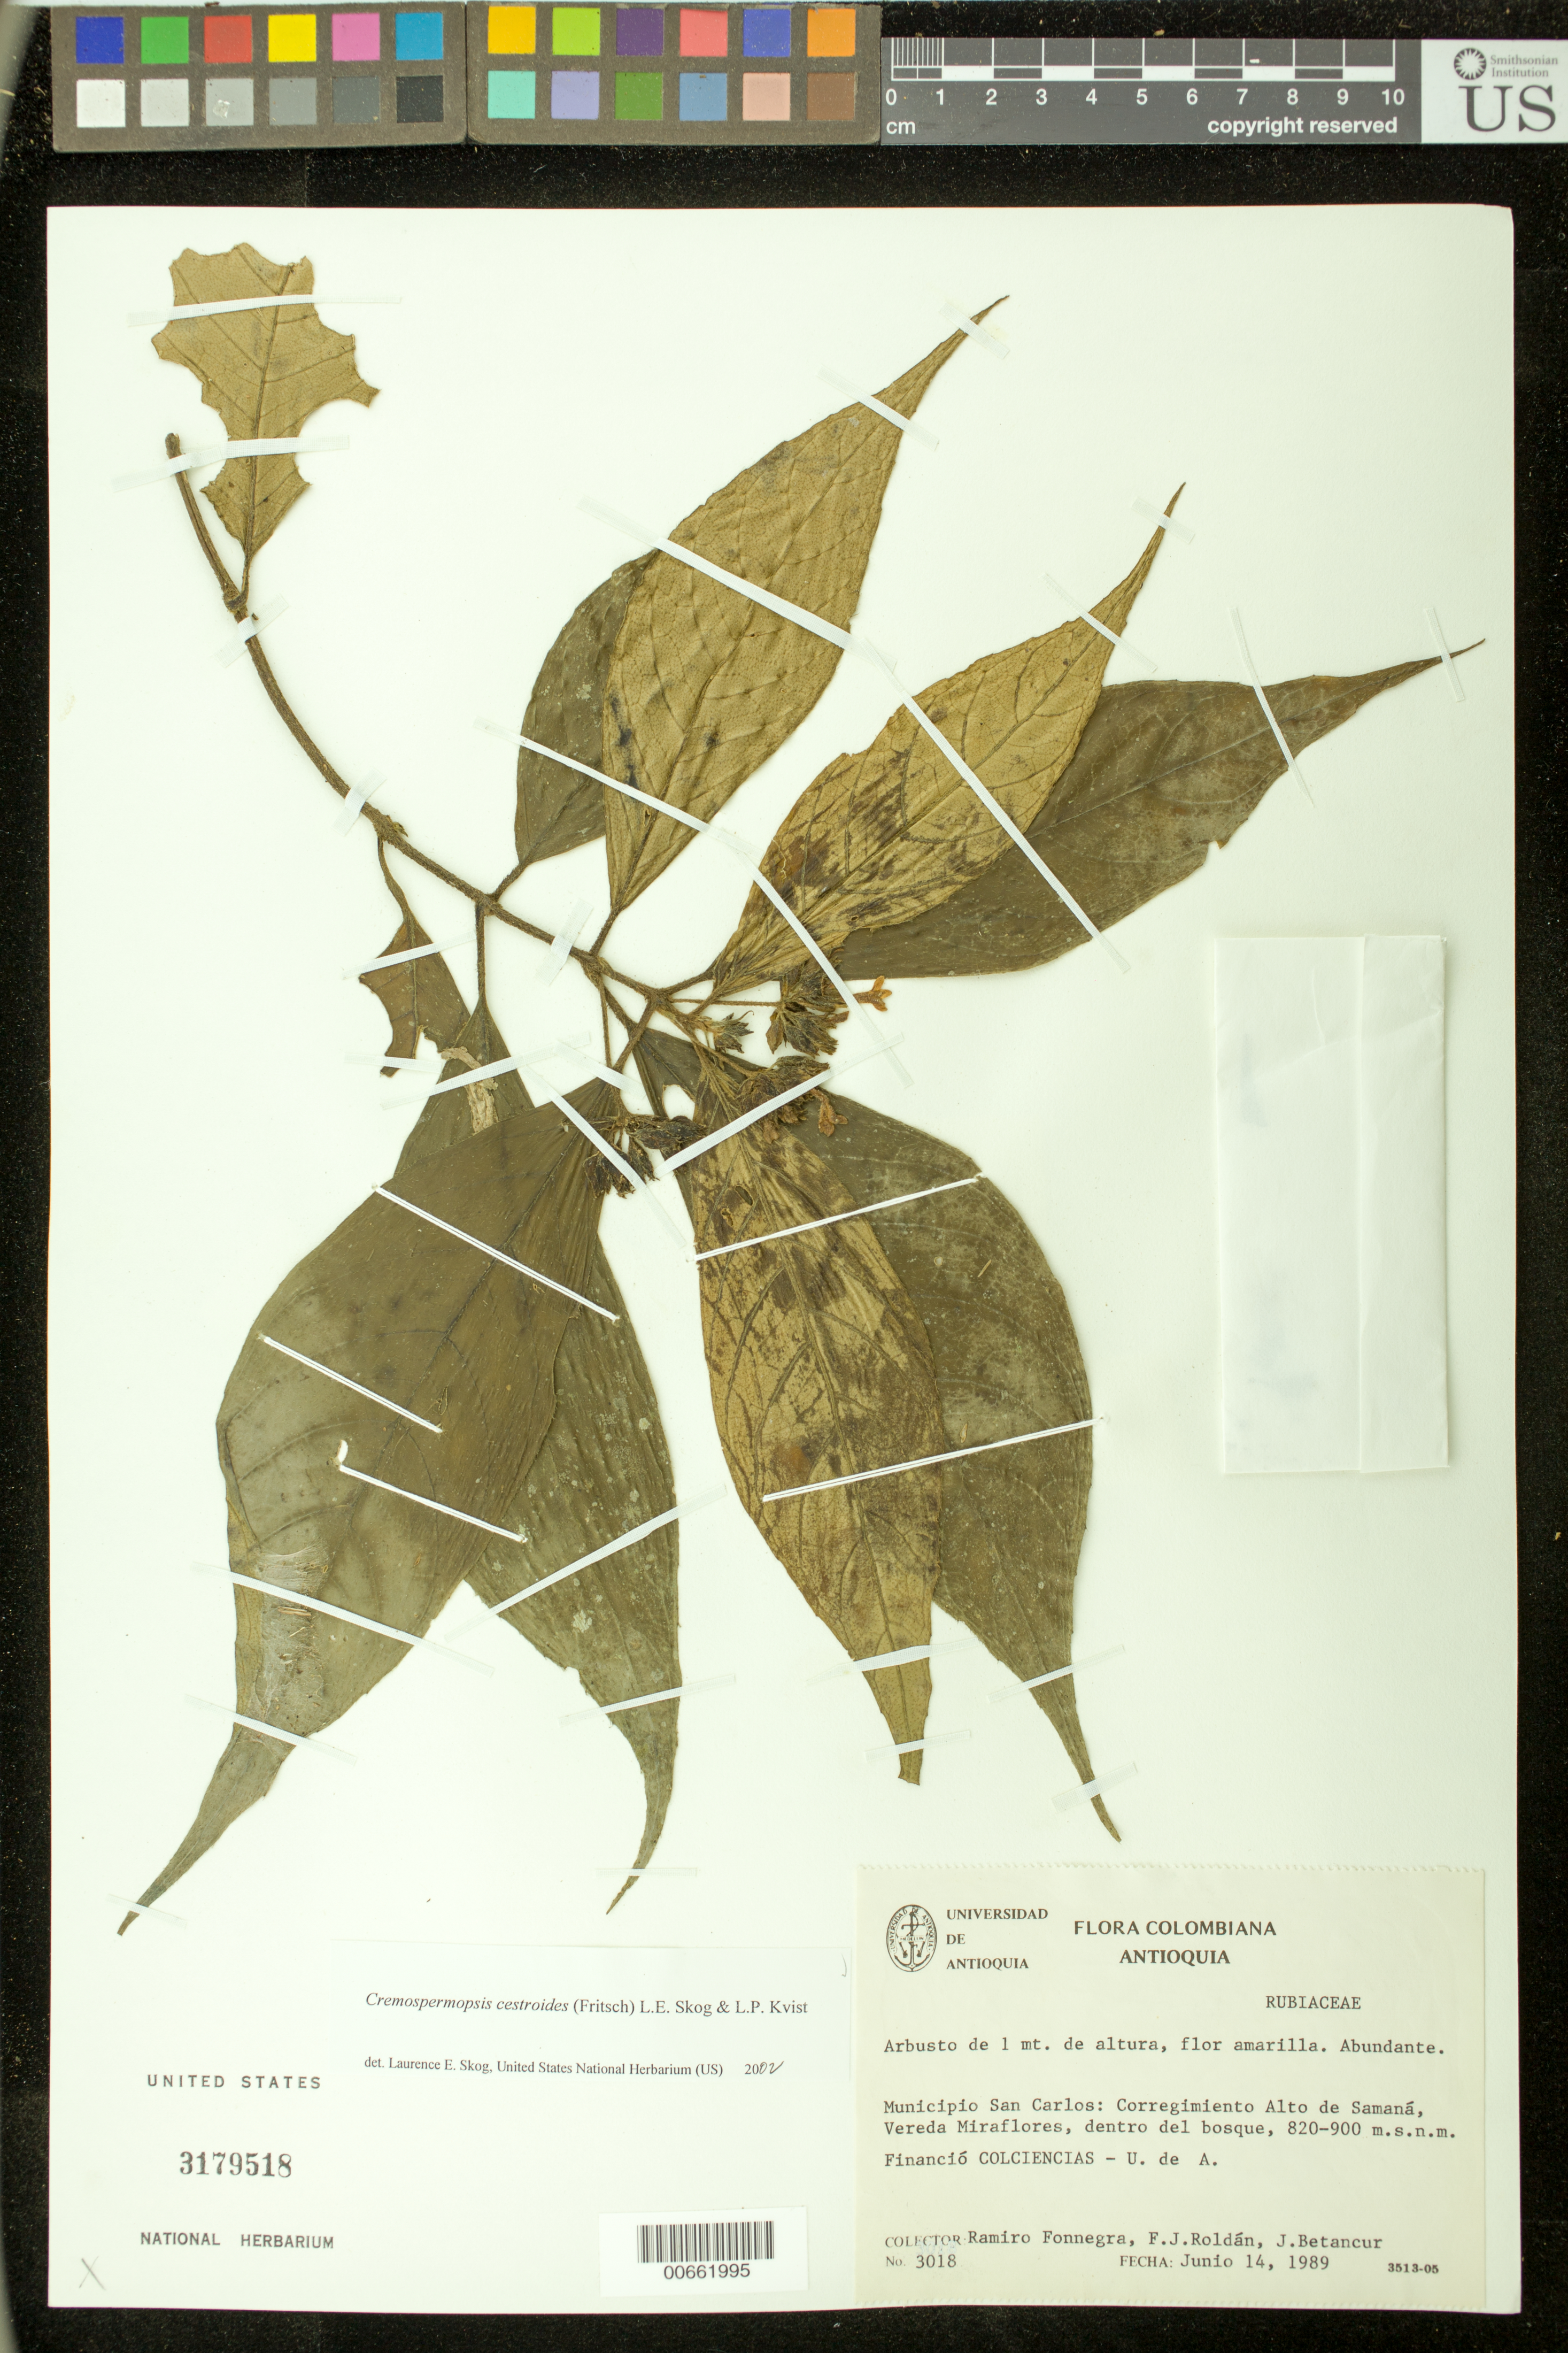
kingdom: Plantae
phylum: Tracheophyta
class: Magnoliopsida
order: Lamiales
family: Gesneriaceae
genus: Cremospermopsis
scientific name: Cremospermopsis cestroides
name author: (Fritsch) L.E. Skog & L.P. Kvist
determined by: Skog, Laurence E.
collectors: R. Fonnegra G., F. J. Roldán & J. C. Betancur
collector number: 3018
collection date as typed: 14 Jun 1989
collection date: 1989-06-14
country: Colombia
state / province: Chocó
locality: Mpio. San Carlos: correg. Alto de Samaná, vereda Miraflores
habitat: Dentro del bosque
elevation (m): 820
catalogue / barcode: US 3179518